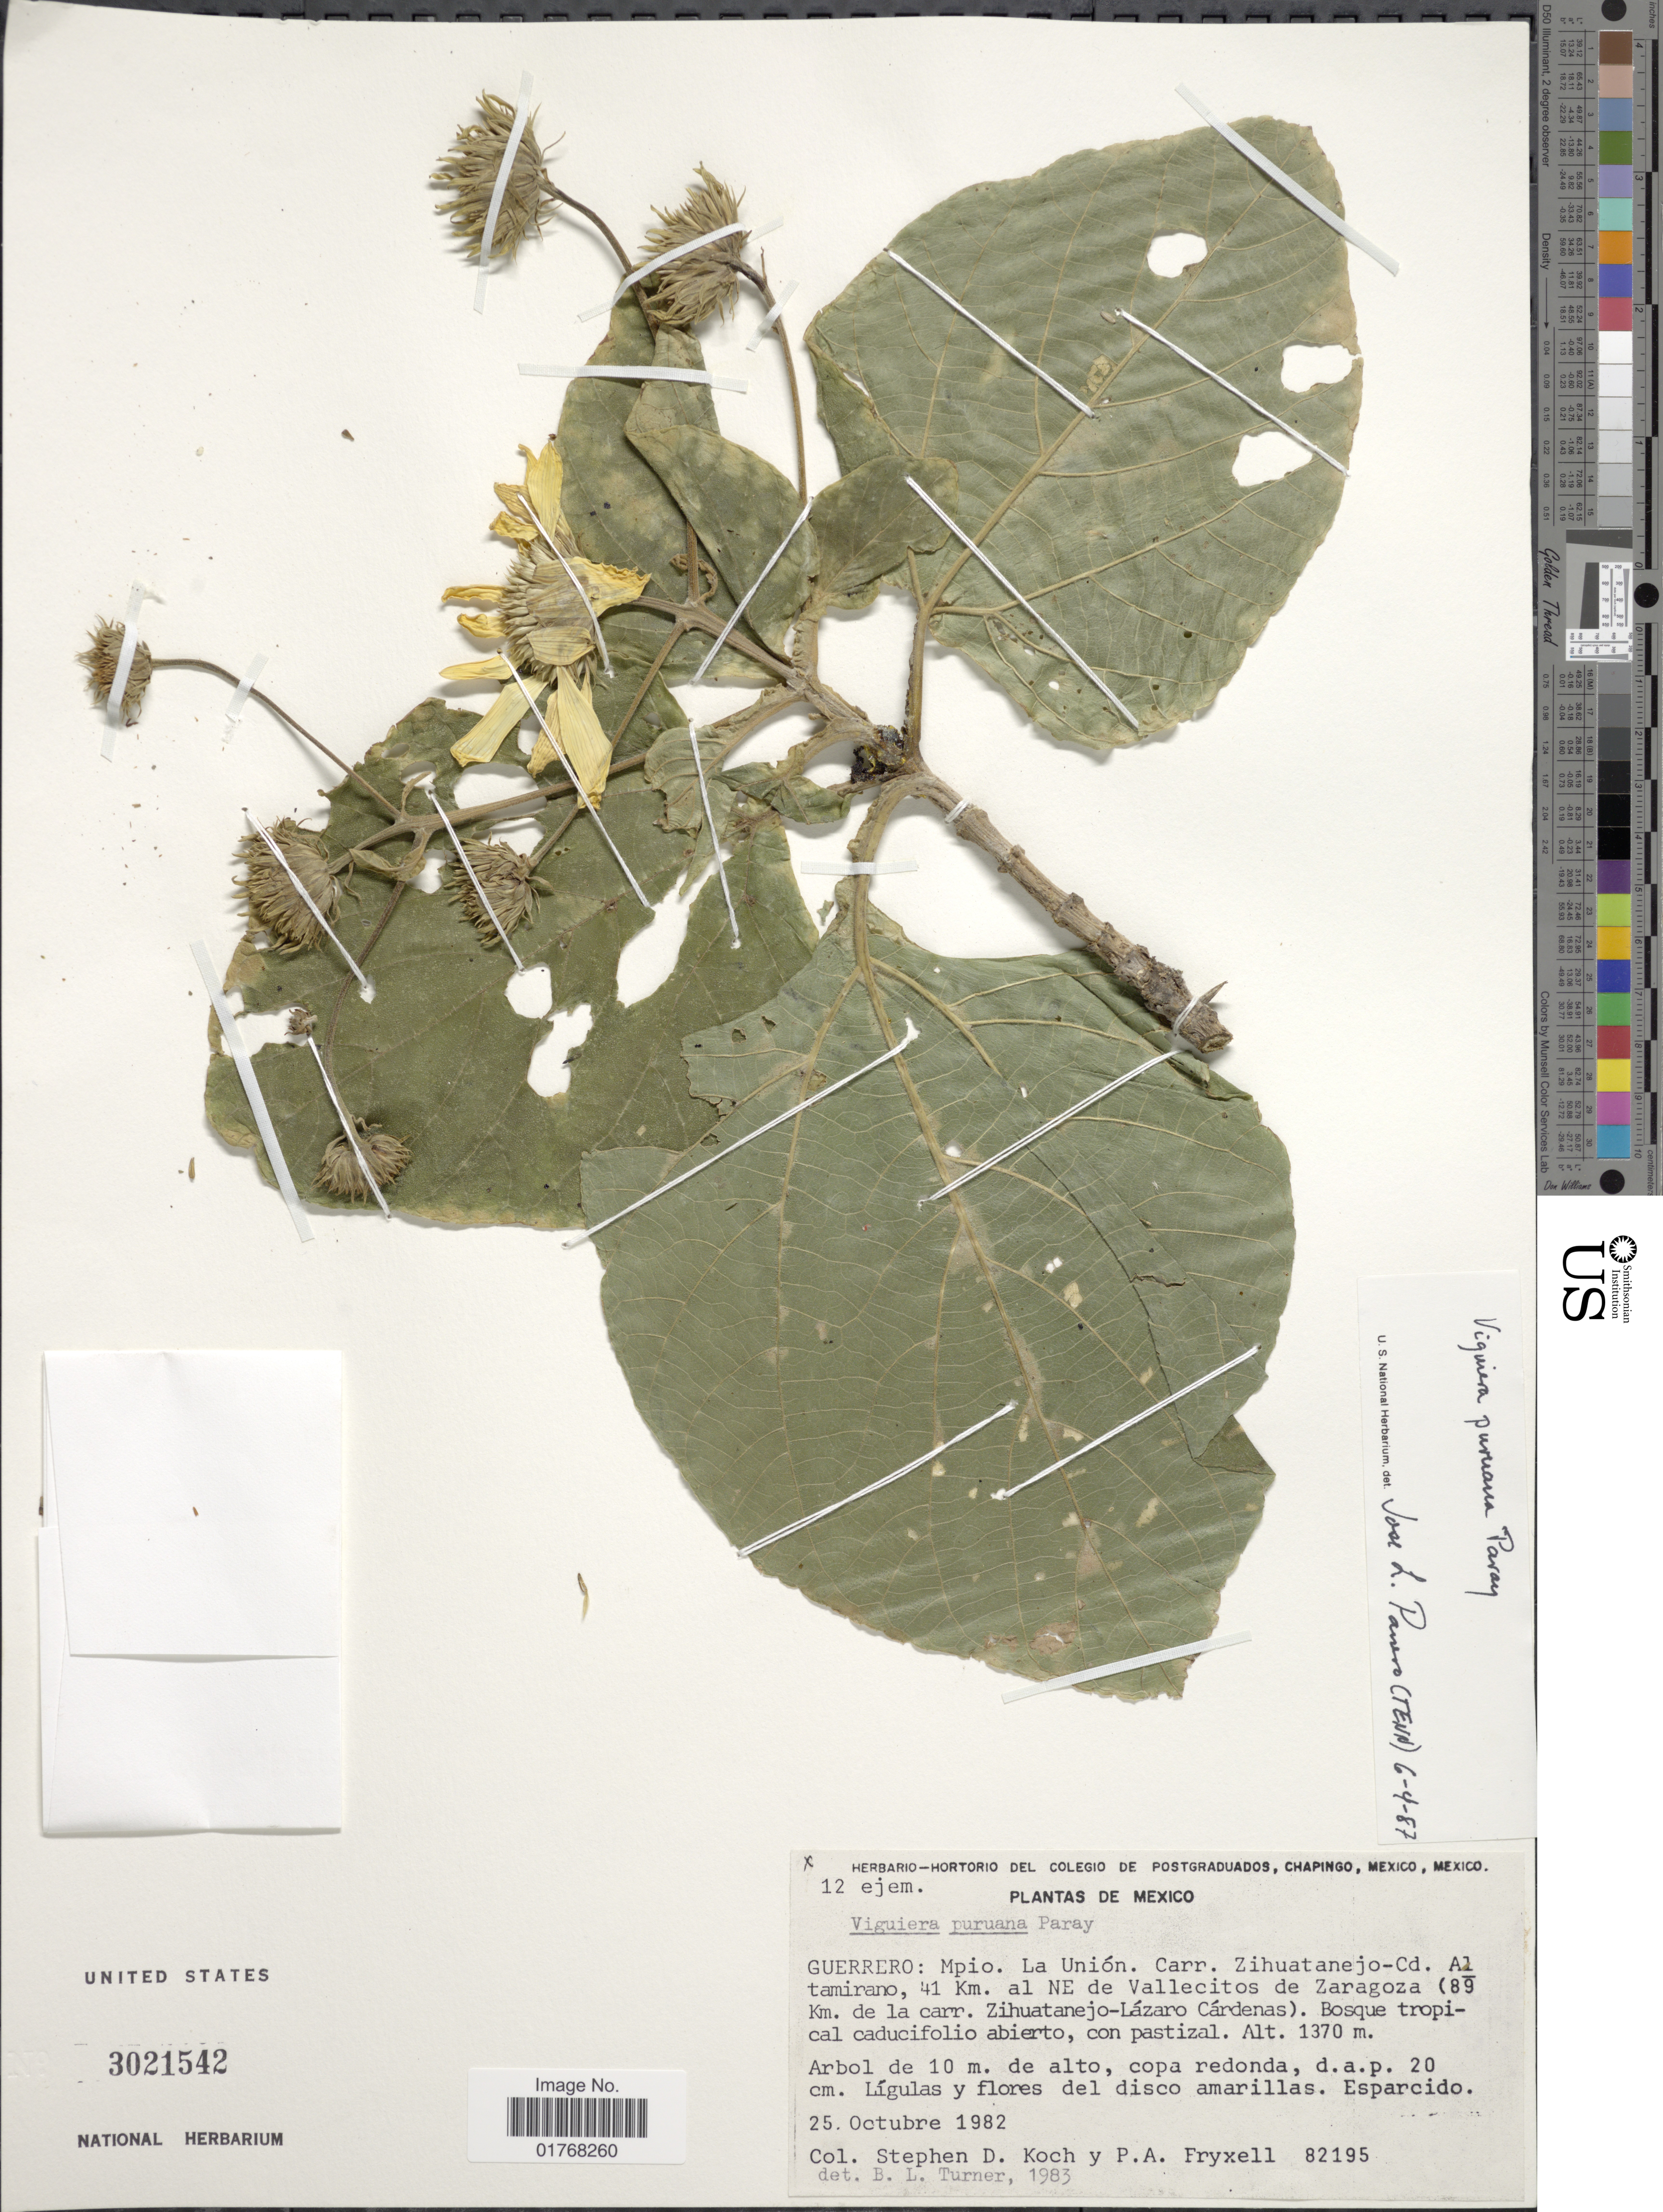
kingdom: Plantae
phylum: Tracheophyta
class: Magnoliopsida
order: Asterales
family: Asteraceae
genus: Viguiera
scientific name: Viguiera puruana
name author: Paray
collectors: S. D. Koch & P. A. Fryxell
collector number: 82195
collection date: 1982-10-25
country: Mexico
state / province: Guerrero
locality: Mpio La Unión Carr Zihuatanejo-Cd. Altamirano, 41 km al NE de Vallecitos de Zaragoza (89 Km de carr Zihuatanejo-Lázaro Cárdenas)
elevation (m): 1370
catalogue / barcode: US 3021542